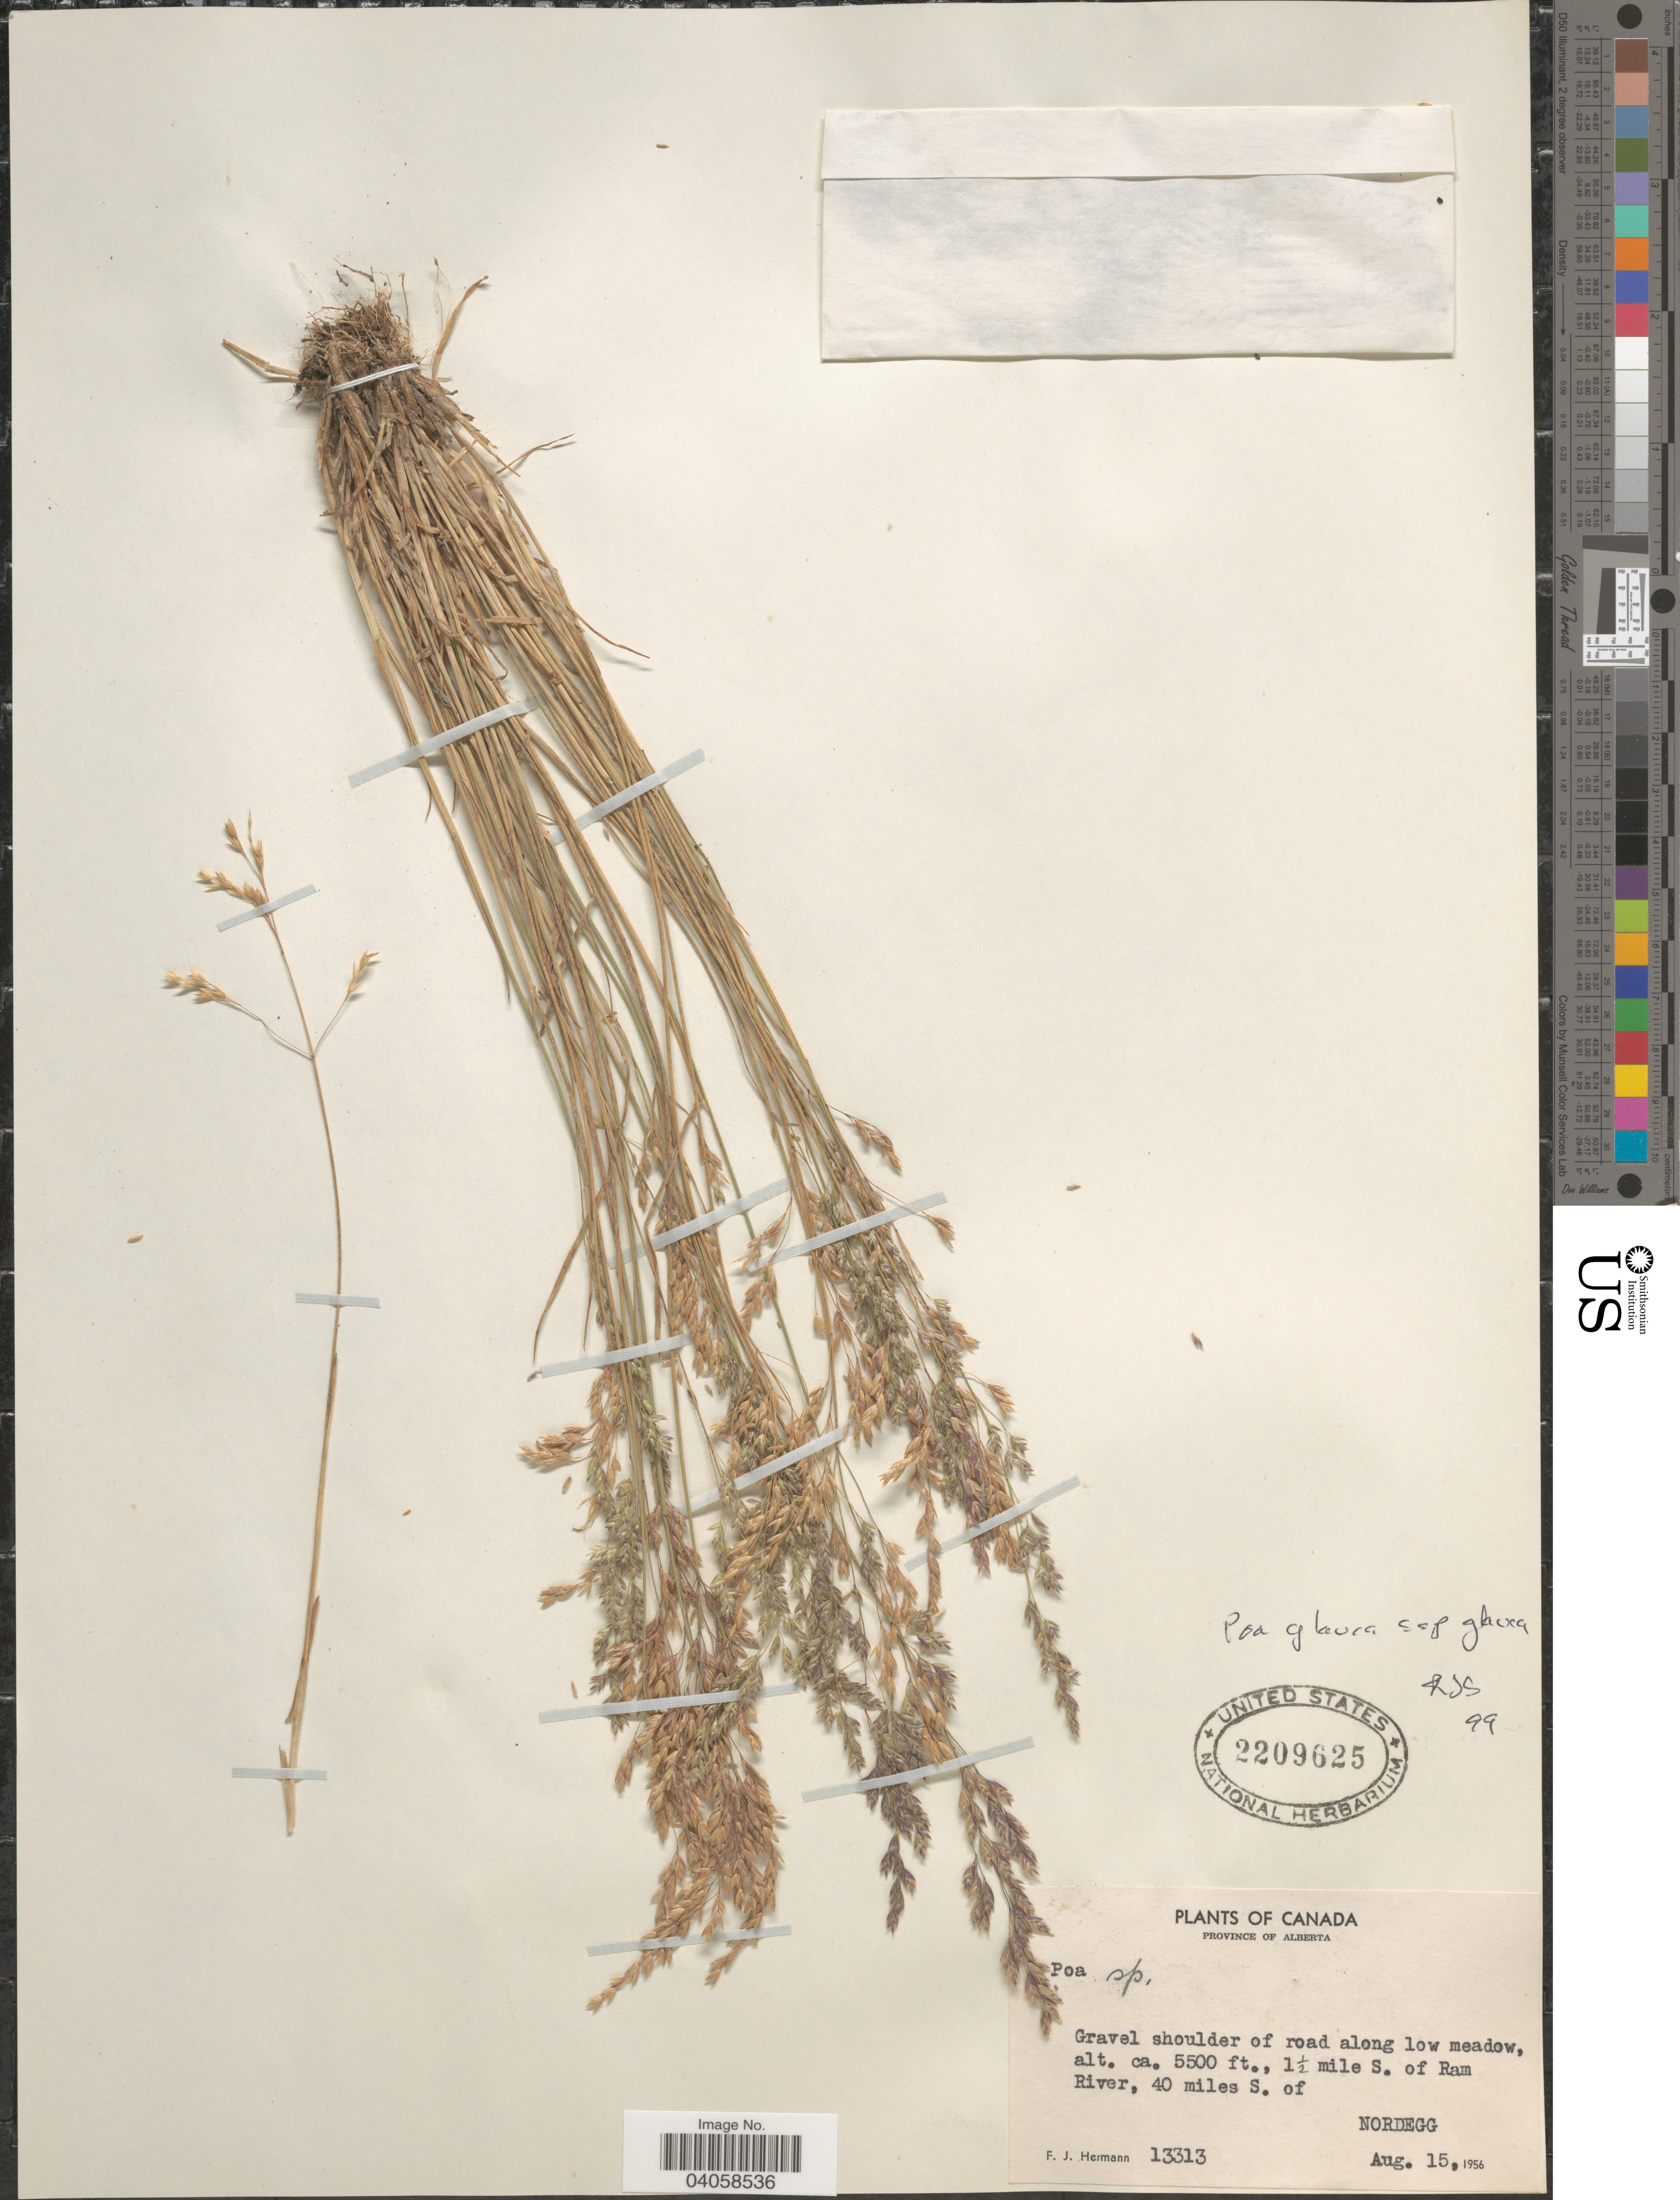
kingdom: Plantae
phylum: Tracheophyta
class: Liliopsida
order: Poales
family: Poaceae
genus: Poa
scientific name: Poa glauca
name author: Vahl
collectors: F. J. Hermann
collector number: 13313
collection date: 1956-08-15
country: Canada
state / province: Alberta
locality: Gravel shoulder of road along low meadow, 1½ mile S. of Ram River, 40 miles S. of Nordegg.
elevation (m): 1676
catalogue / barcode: US 2209625